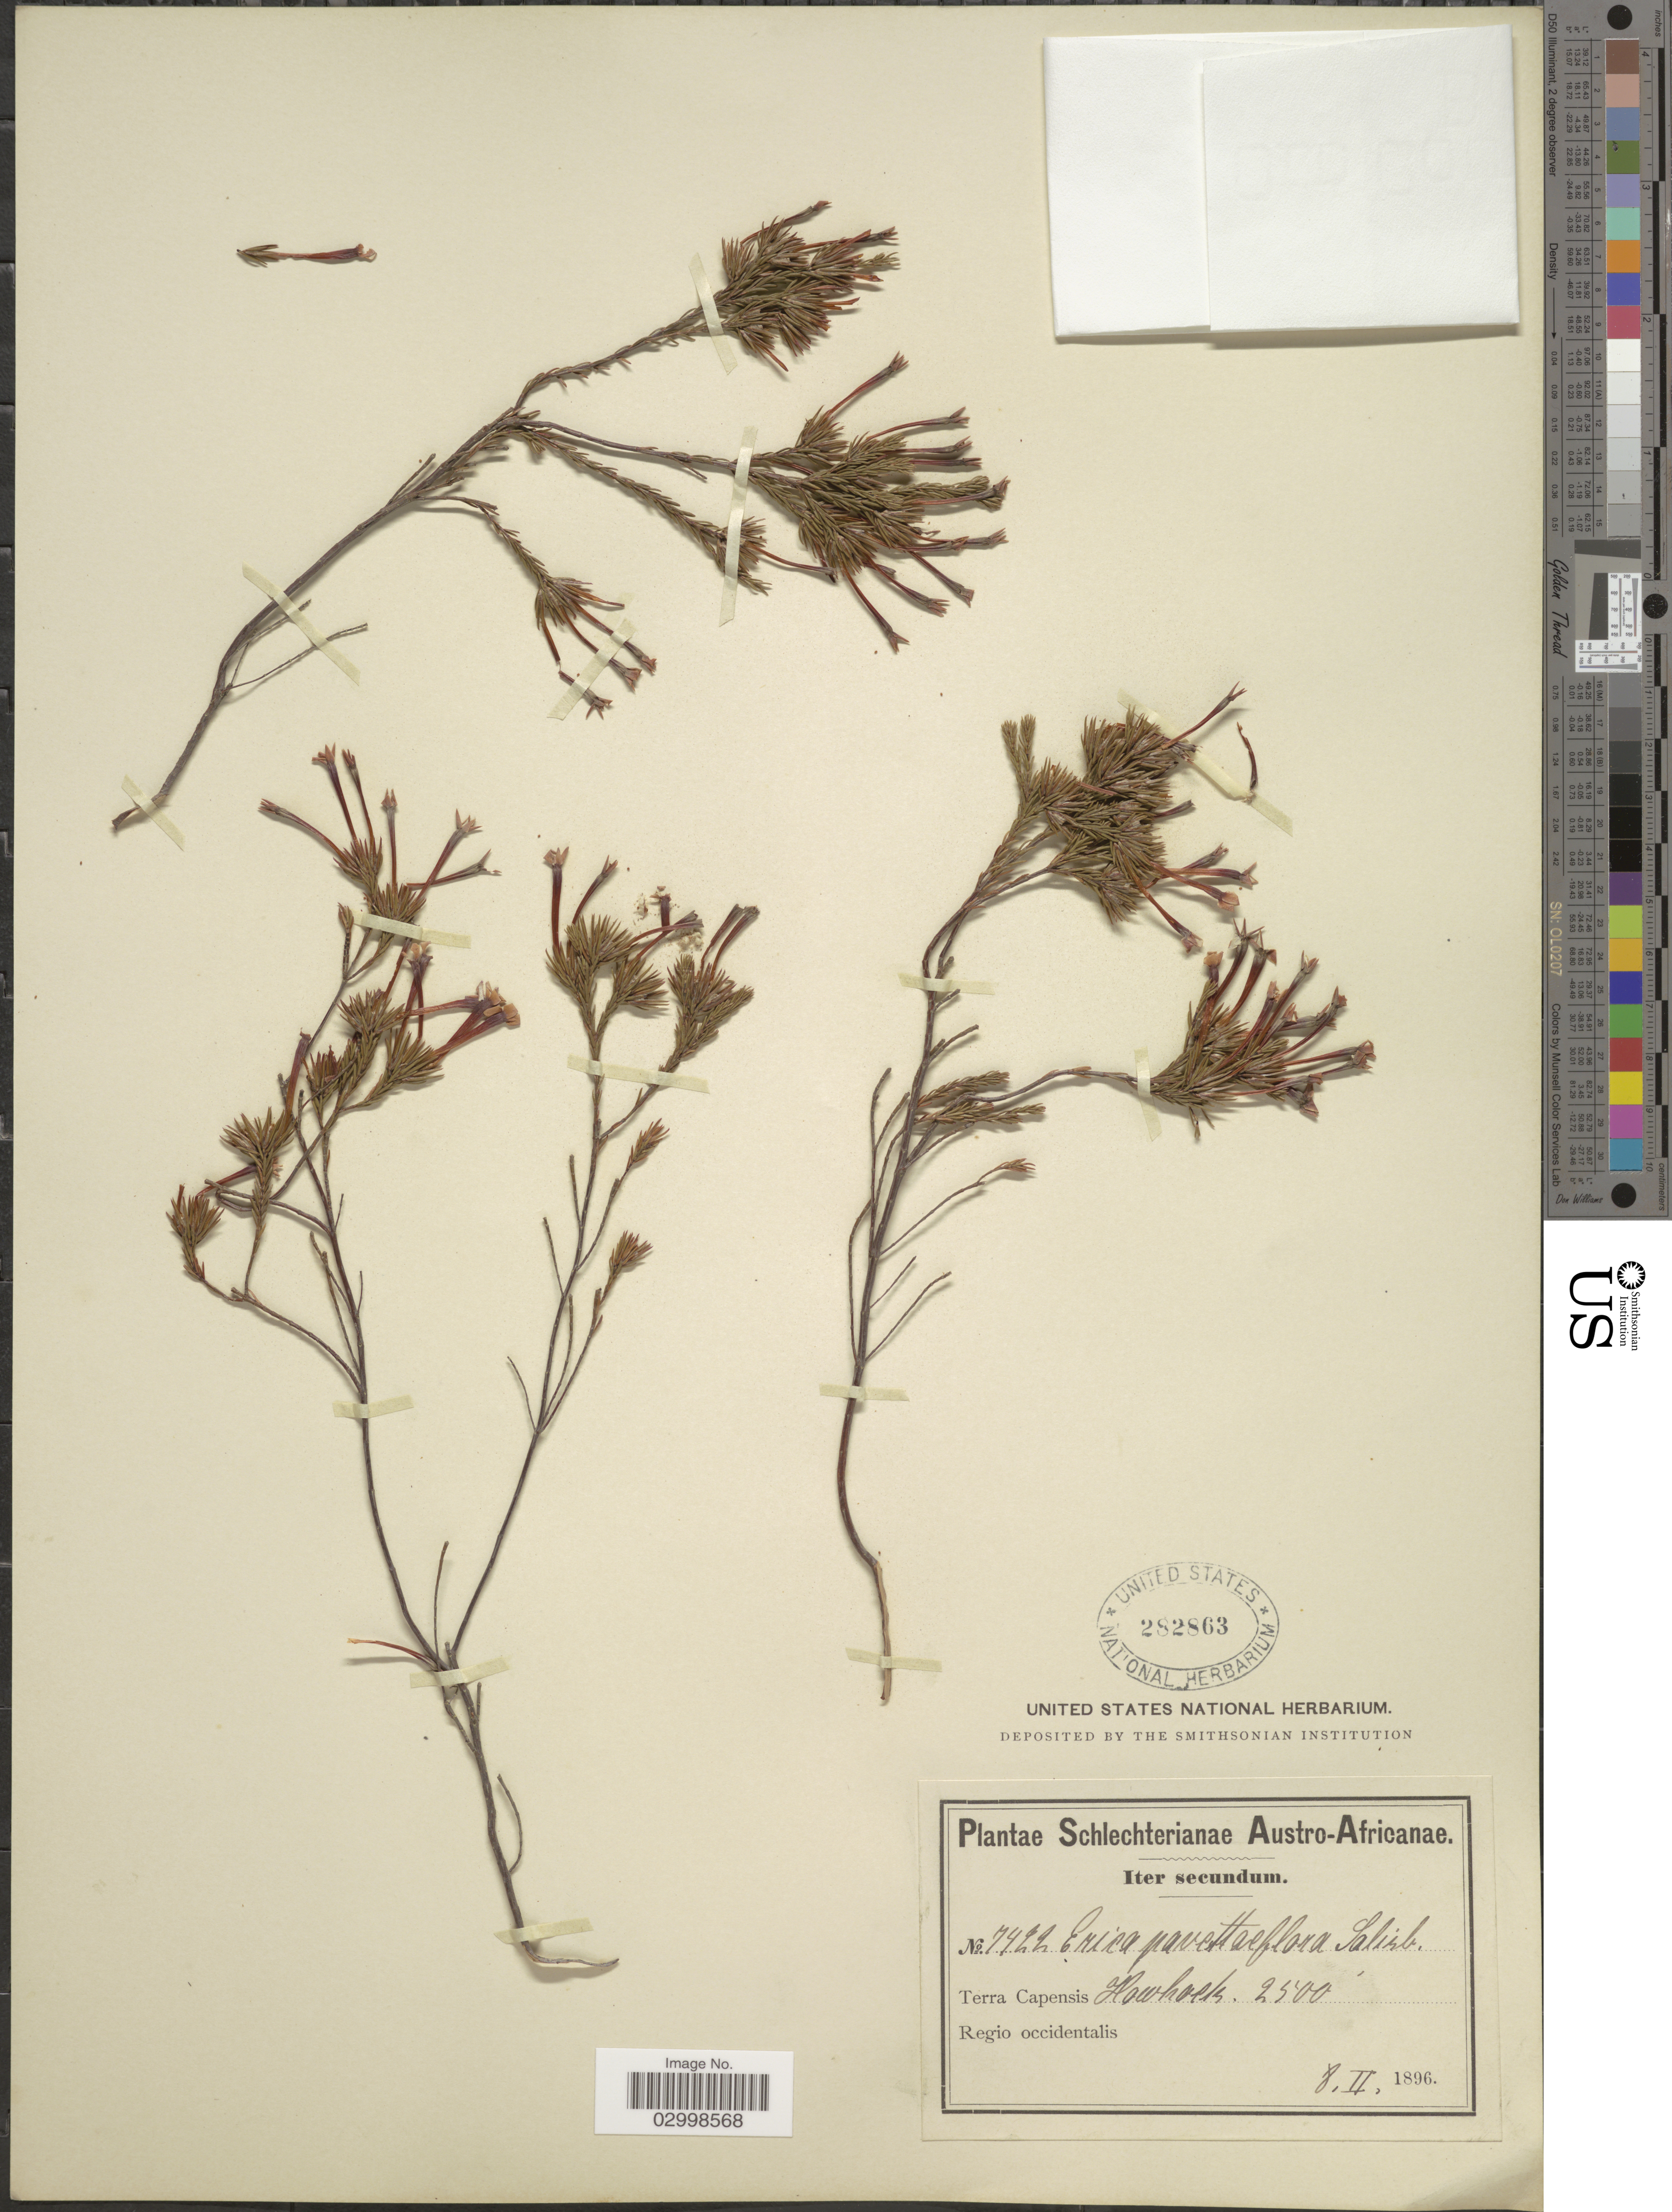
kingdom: Plantae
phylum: Tracheophyta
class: Magnoliopsida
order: Ericales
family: Ericaceae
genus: Erica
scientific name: Erica pavettiflora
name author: Salisb.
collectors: Schlechter, --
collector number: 7422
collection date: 1896-02-08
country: South Africa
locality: Austro-Africanae, Terra Capensis Howhoek, Regio occidentalis.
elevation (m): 762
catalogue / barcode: US 282863